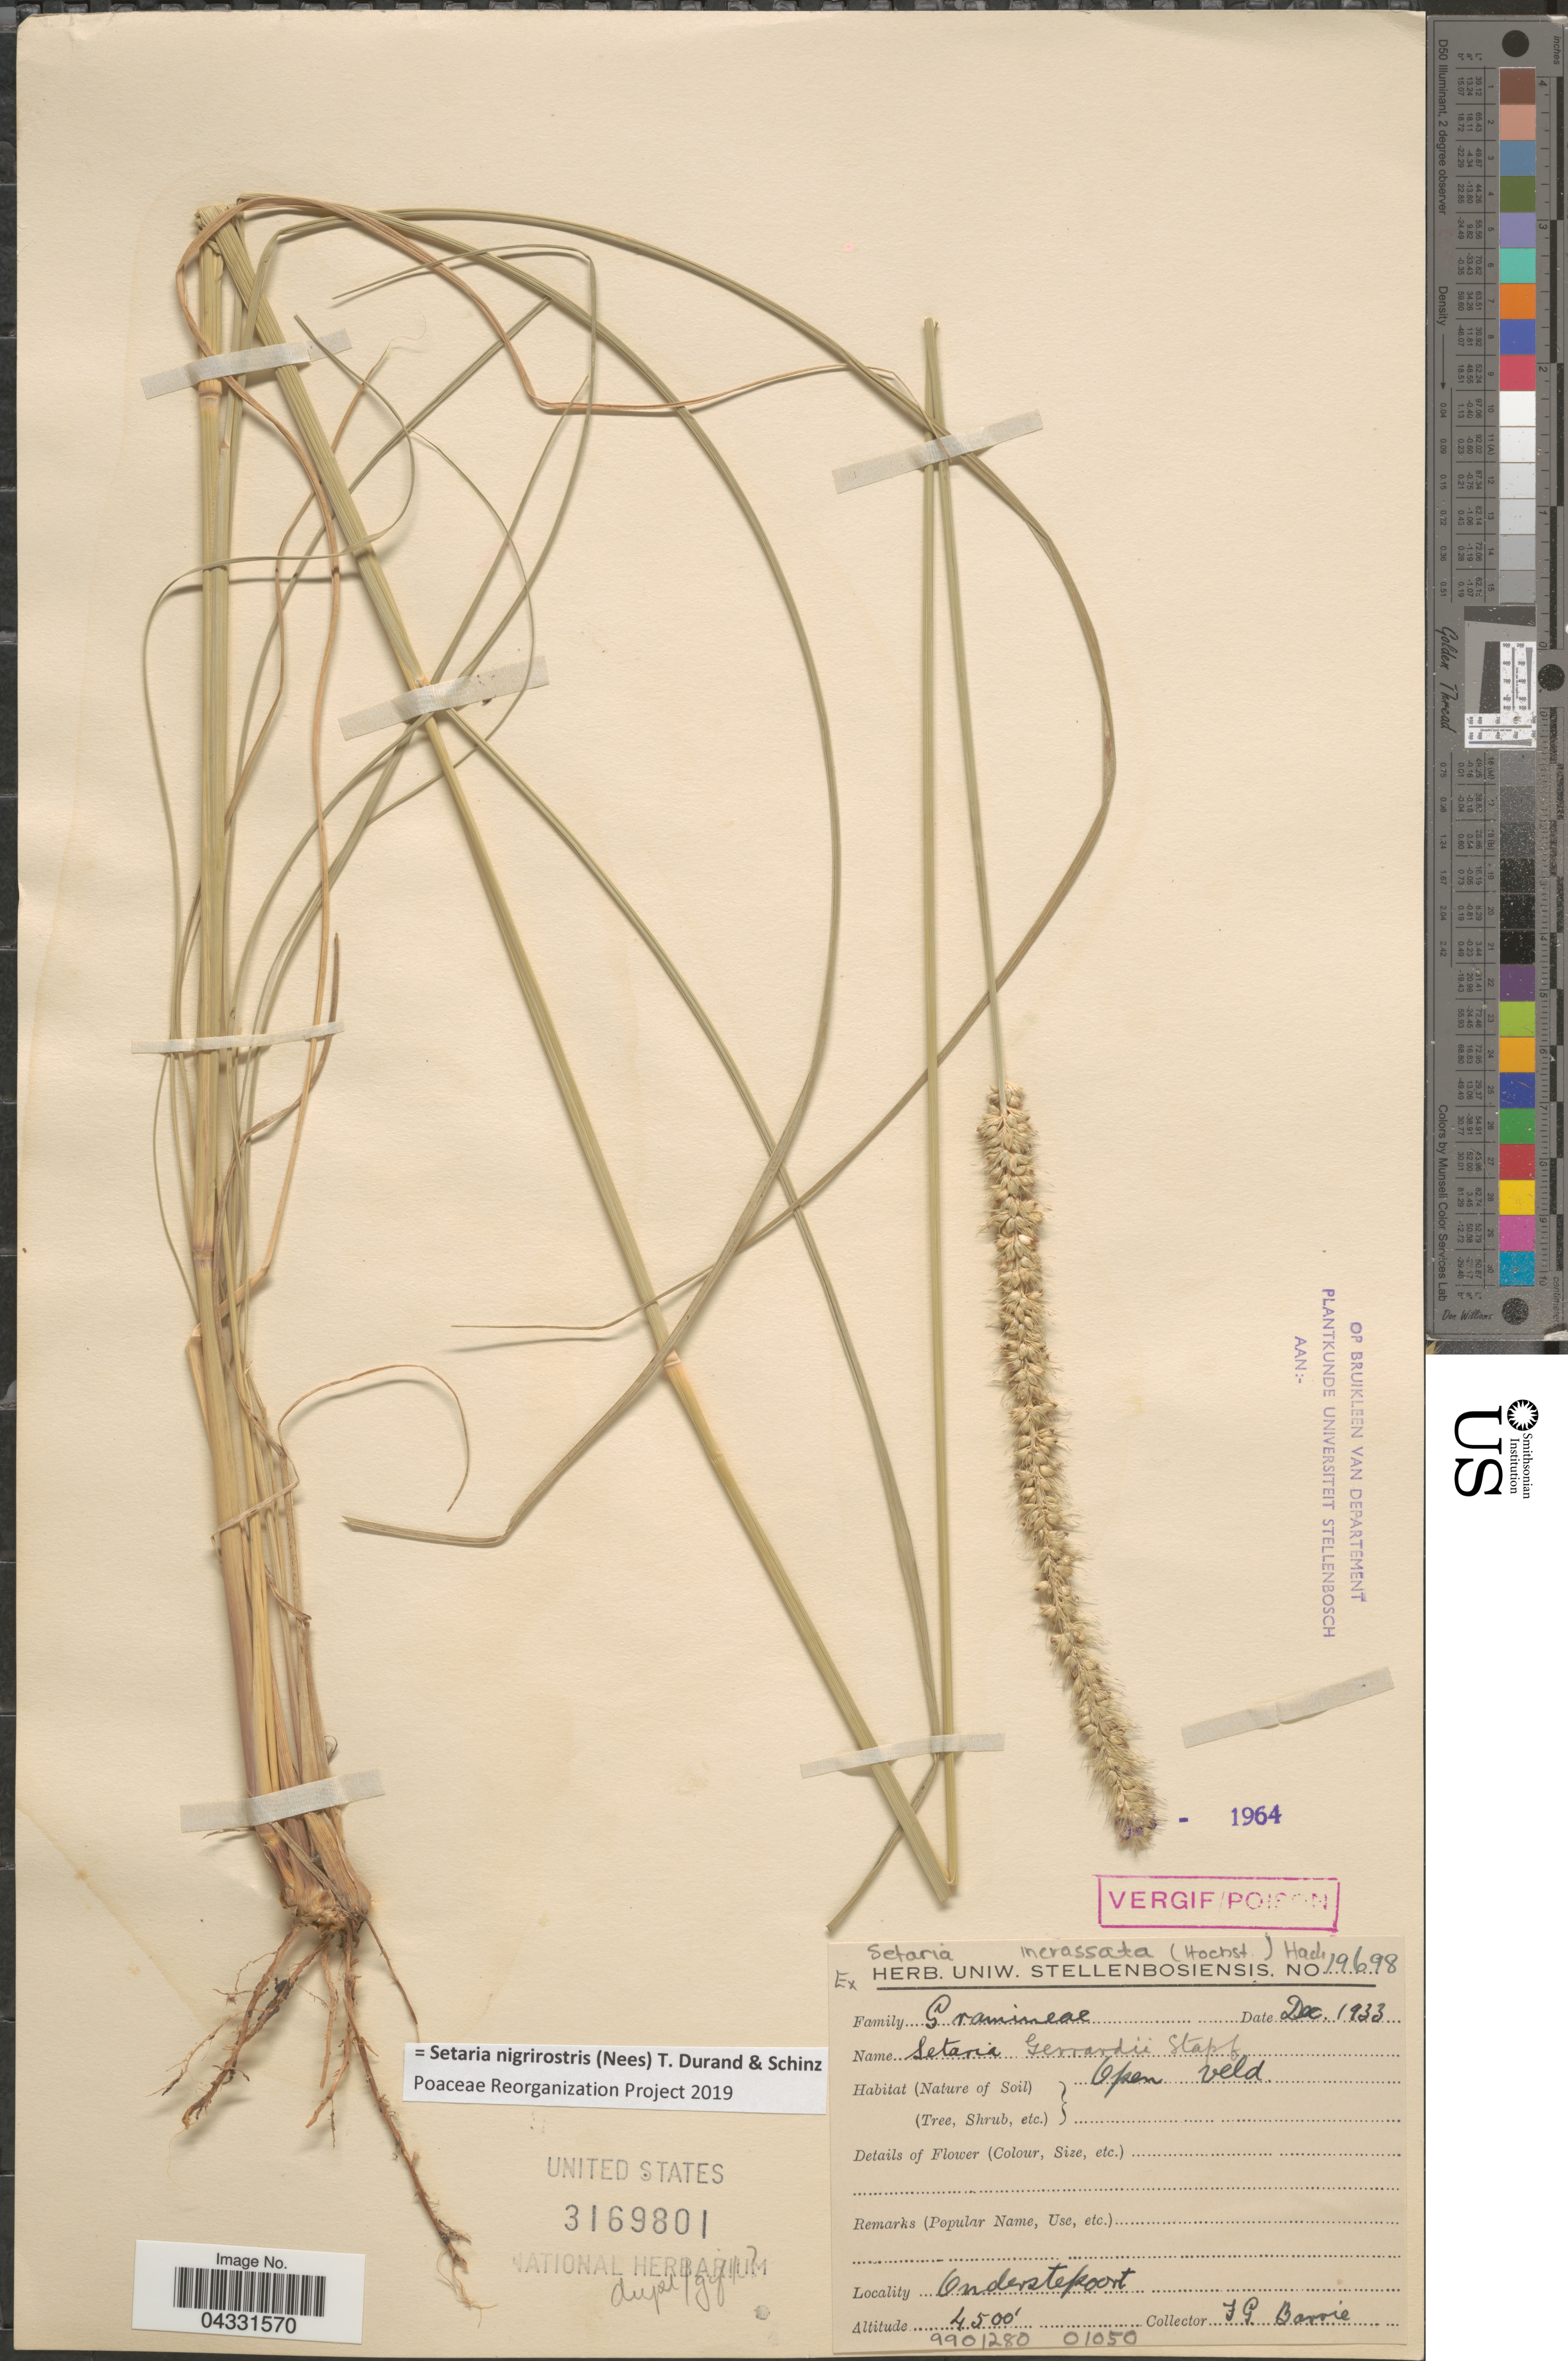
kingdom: Plantae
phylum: Tracheophyta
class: Liliopsida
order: Poales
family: Poaceae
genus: Setaria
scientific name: Setaria nigrirostris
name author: (Nees) Durand & Schinz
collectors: F. Bowie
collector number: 19698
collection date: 1933-12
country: South Africa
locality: Open veld. Onderstepoort.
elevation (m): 1372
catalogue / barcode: US 3169801